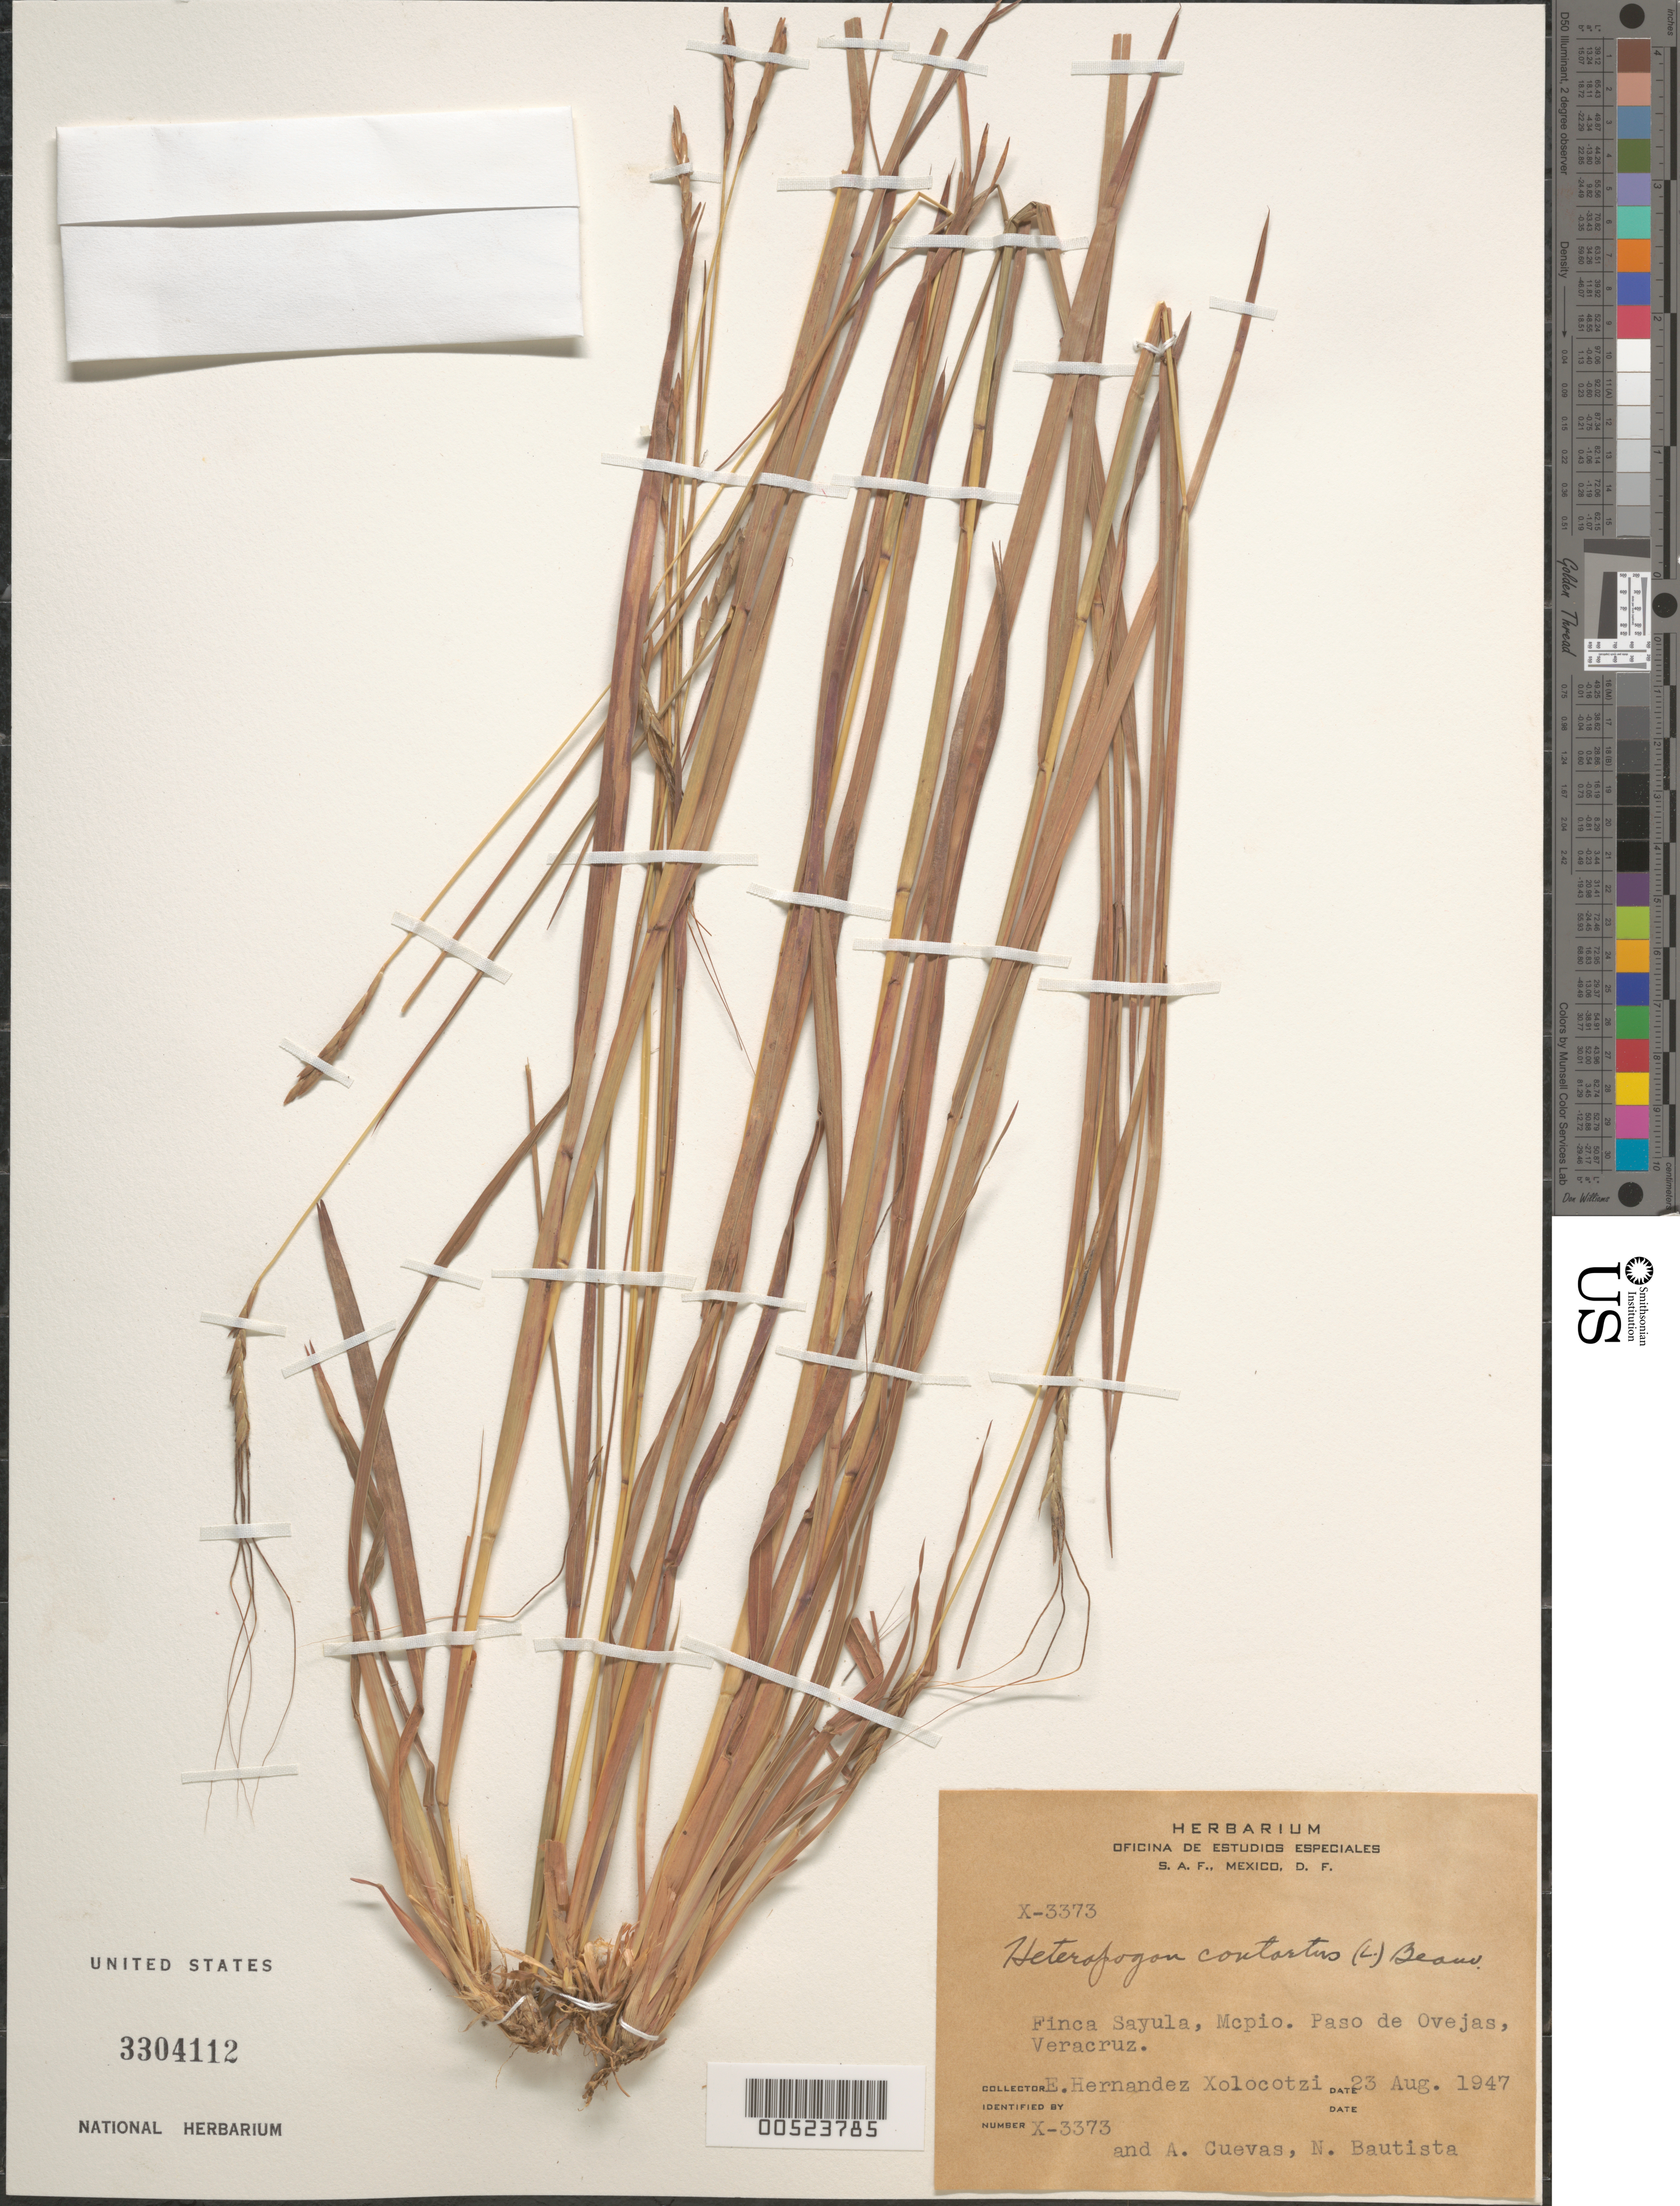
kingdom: Plantae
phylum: Tracheophyta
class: Liliopsida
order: Poales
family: Poaceae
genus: Heteropogon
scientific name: Heteropogon contortus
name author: (L.) P. Beauv. ex Roem. & Schult.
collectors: E. I. Hernández-X., A. Cuevas & N. Bautista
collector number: X-3373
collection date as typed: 23 Aug 1947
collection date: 1947-08-23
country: Mexico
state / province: Veracruz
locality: Finca Sayula, Mcpio. Paso de Ovejas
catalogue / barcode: US 3004112